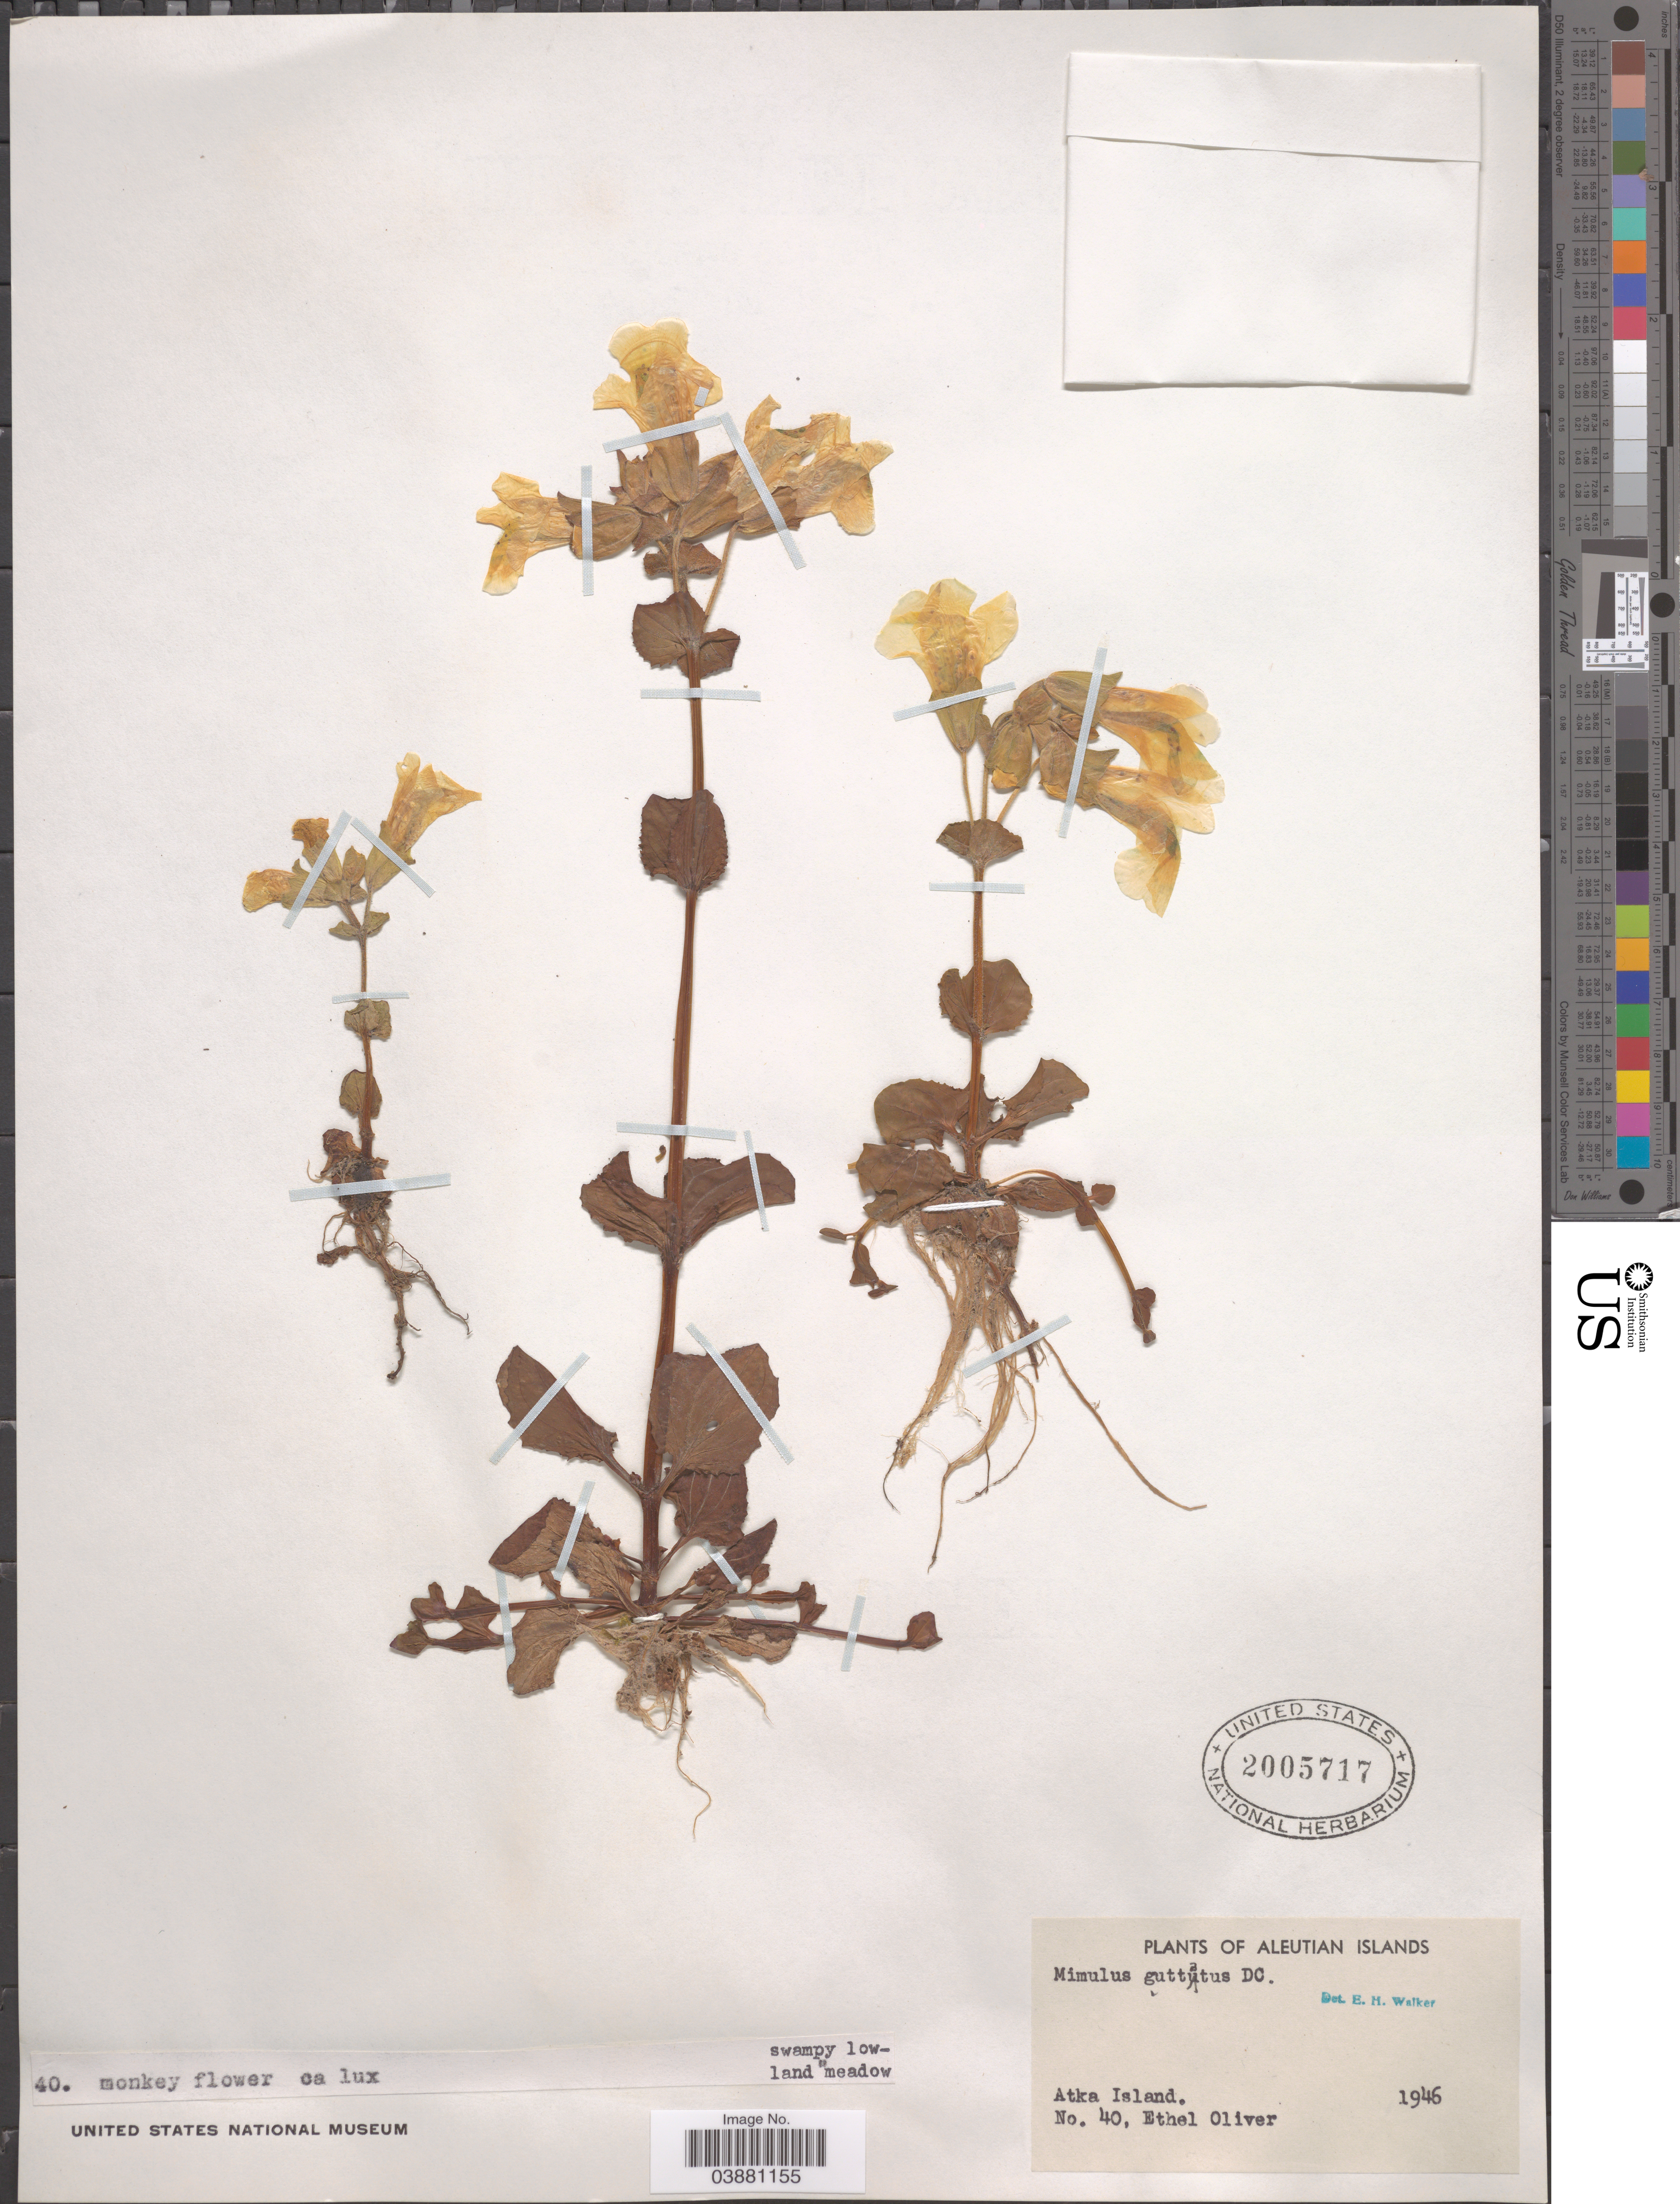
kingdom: Plantae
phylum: Tracheophyta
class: Magnoliopsida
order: Lamiales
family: Phrymaceae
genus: Mimulus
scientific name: Mimulus guttatus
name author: DC.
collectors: E. Oliver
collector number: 40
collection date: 1946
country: United States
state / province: Alaska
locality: Aleutian Islands. Atka Island.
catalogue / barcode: US 2005717